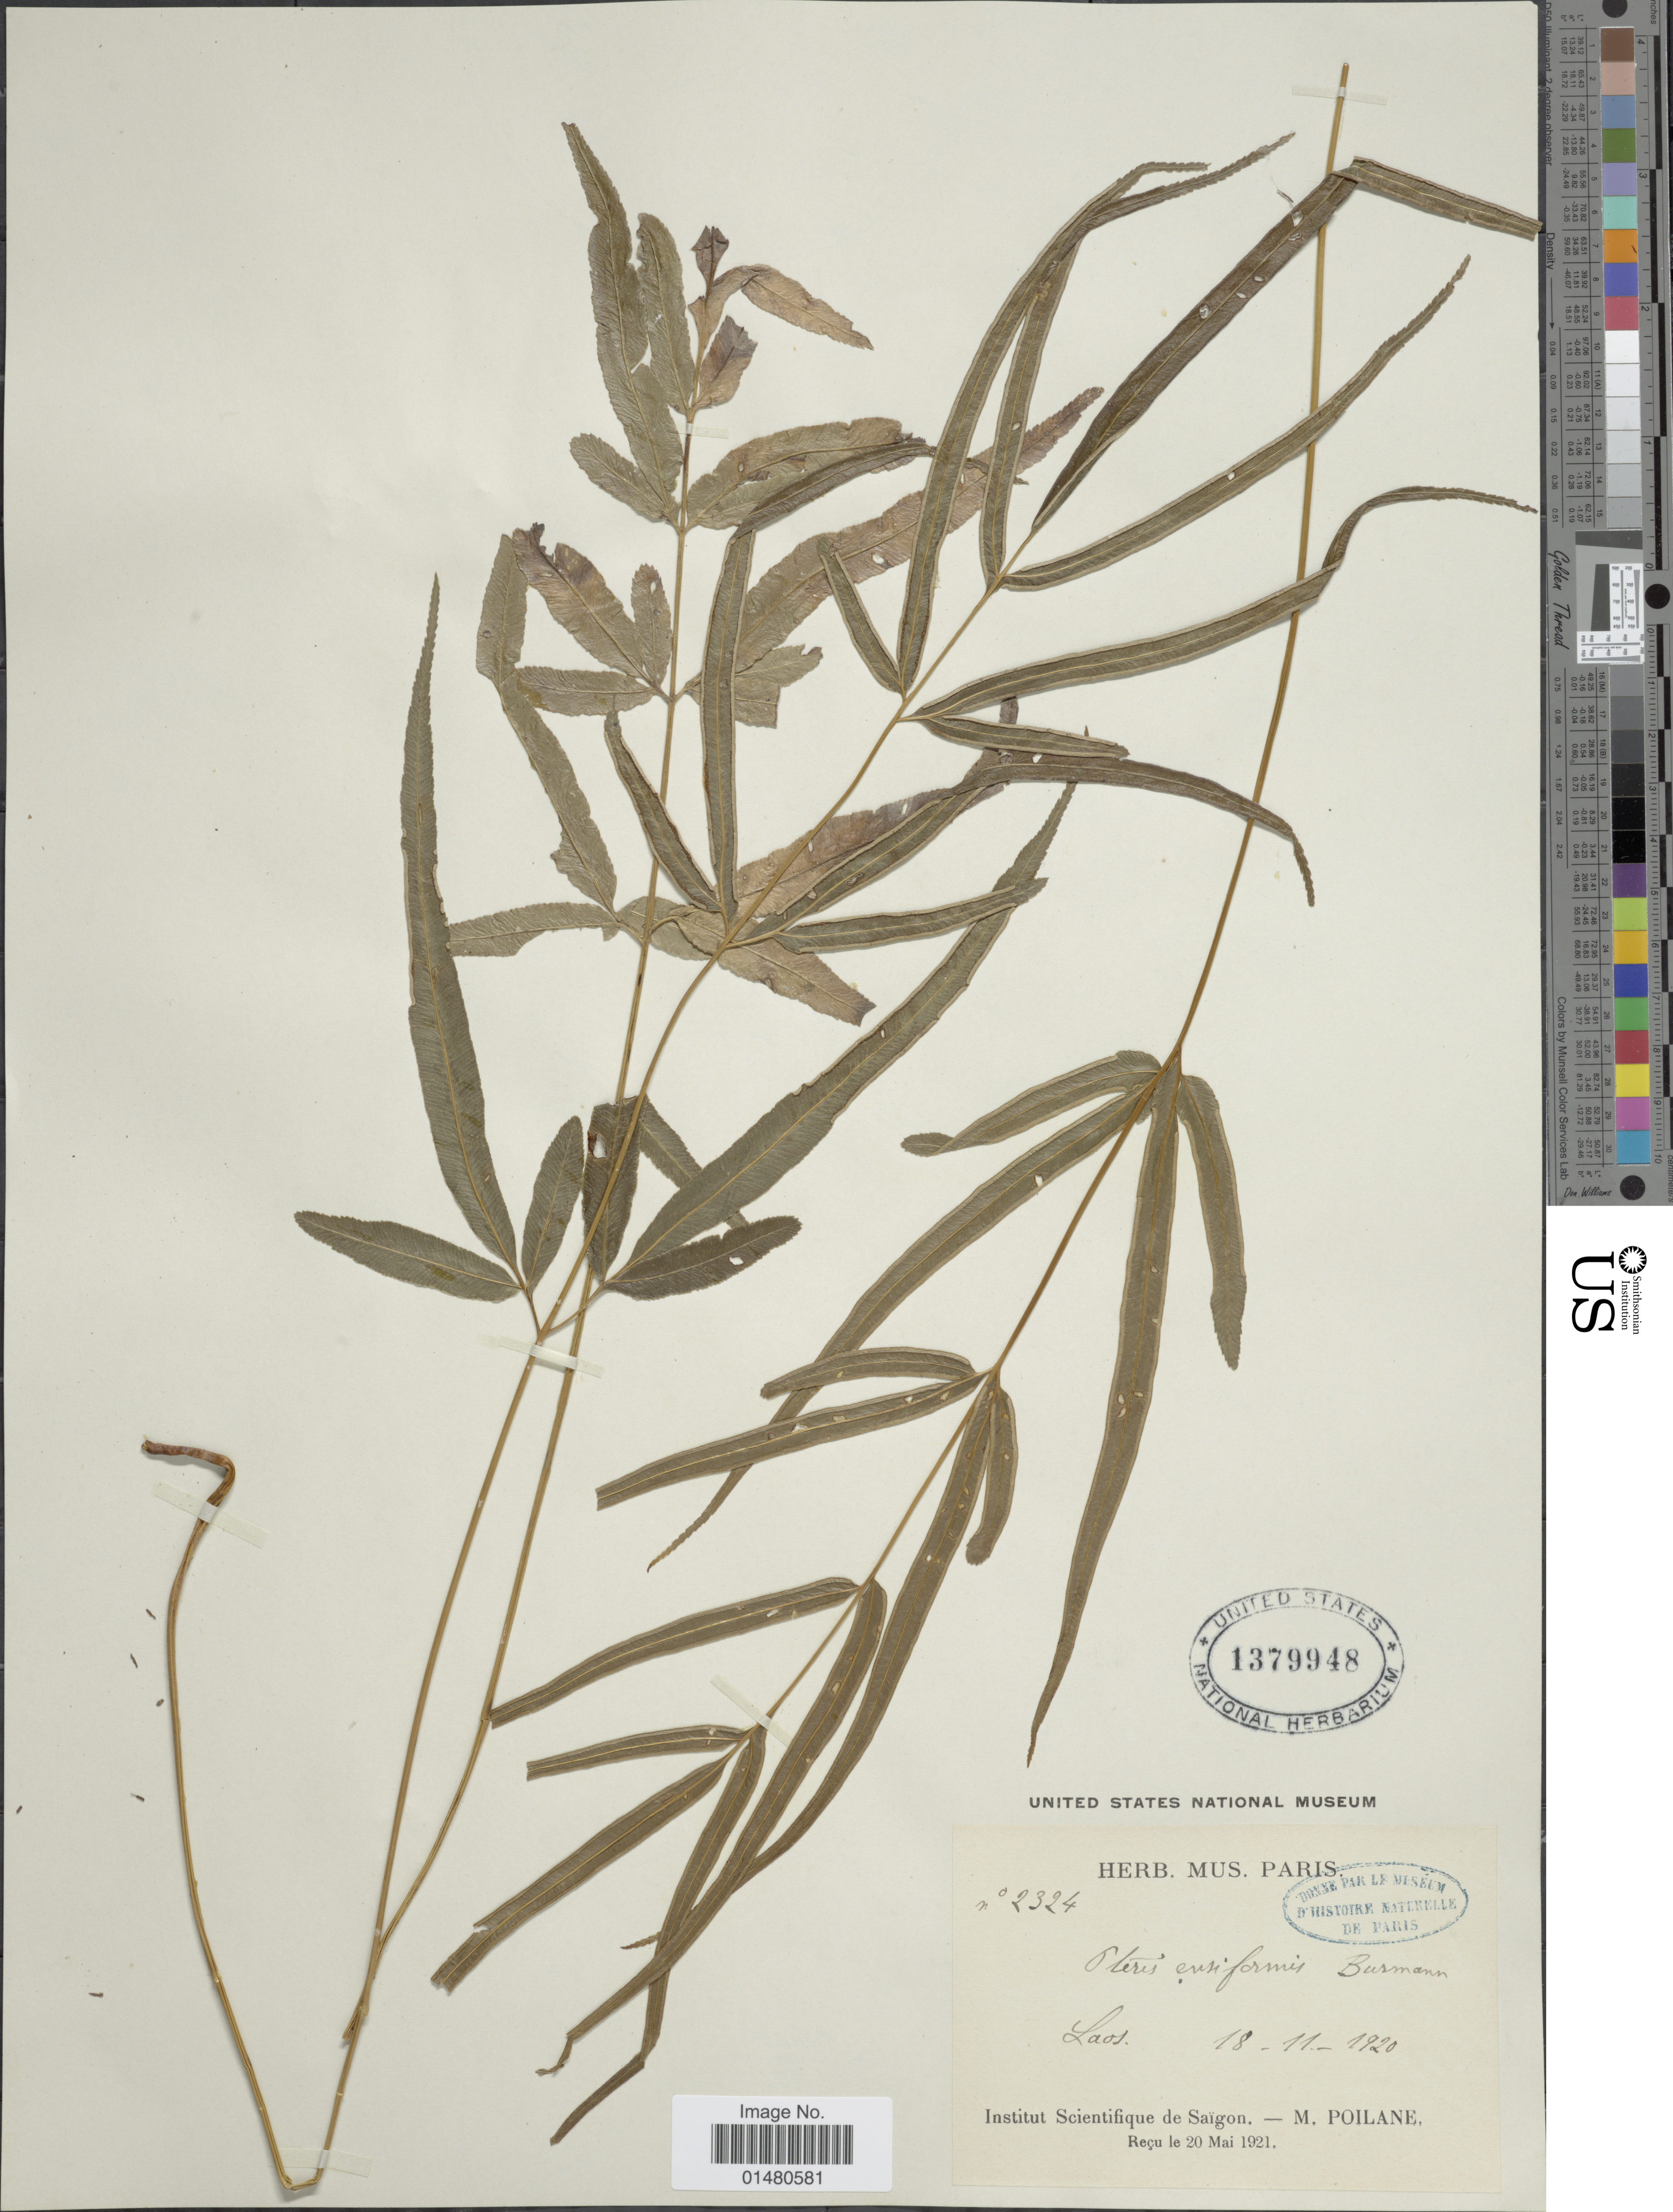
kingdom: Plantae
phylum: Tracheophyta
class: Polypodiopsida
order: Polypodiales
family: Pteridaceae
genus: Pteris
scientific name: Pteris ensiformis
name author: Burm. f.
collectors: M. Poilane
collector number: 2324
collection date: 1920-11-18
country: Laos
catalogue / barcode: US 1379948